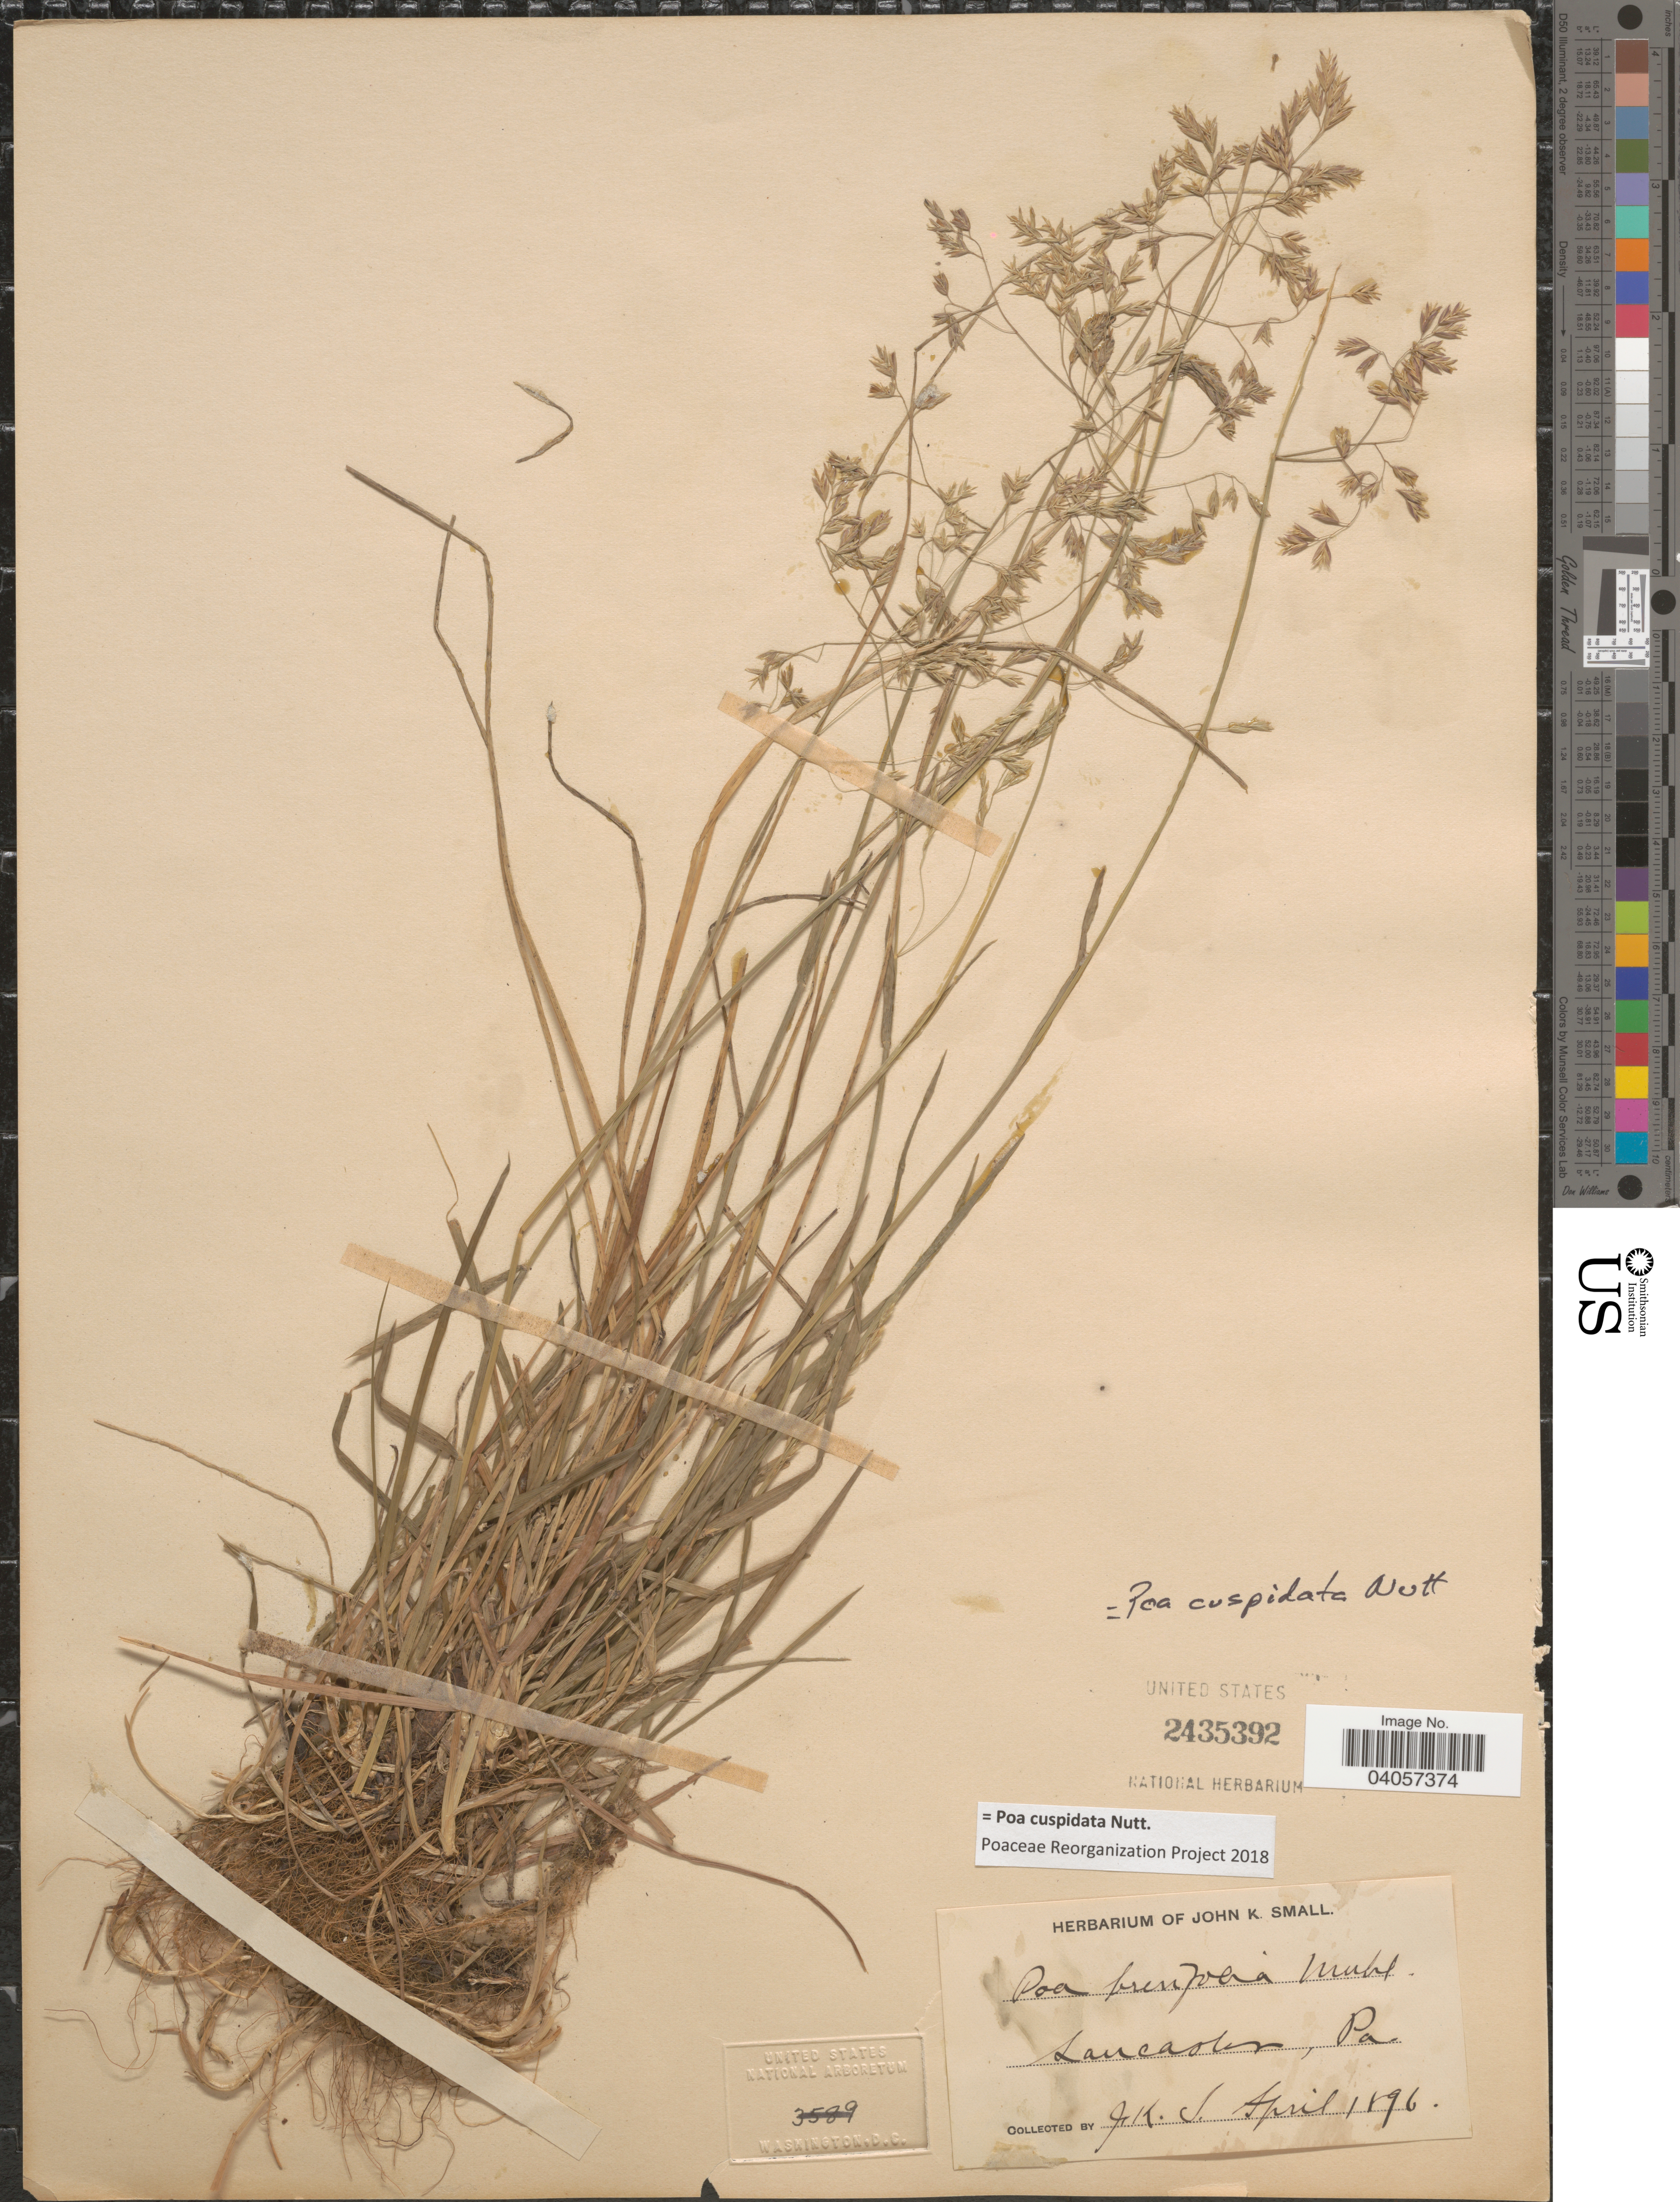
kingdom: Plantae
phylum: Tracheophyta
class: Liliopsida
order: Poales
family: Poaceae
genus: Poa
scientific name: Poa cuspidata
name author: Nutt.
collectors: J. K. Small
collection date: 1896-04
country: United States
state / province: Pennsylvania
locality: Lancaster.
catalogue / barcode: US 2435392